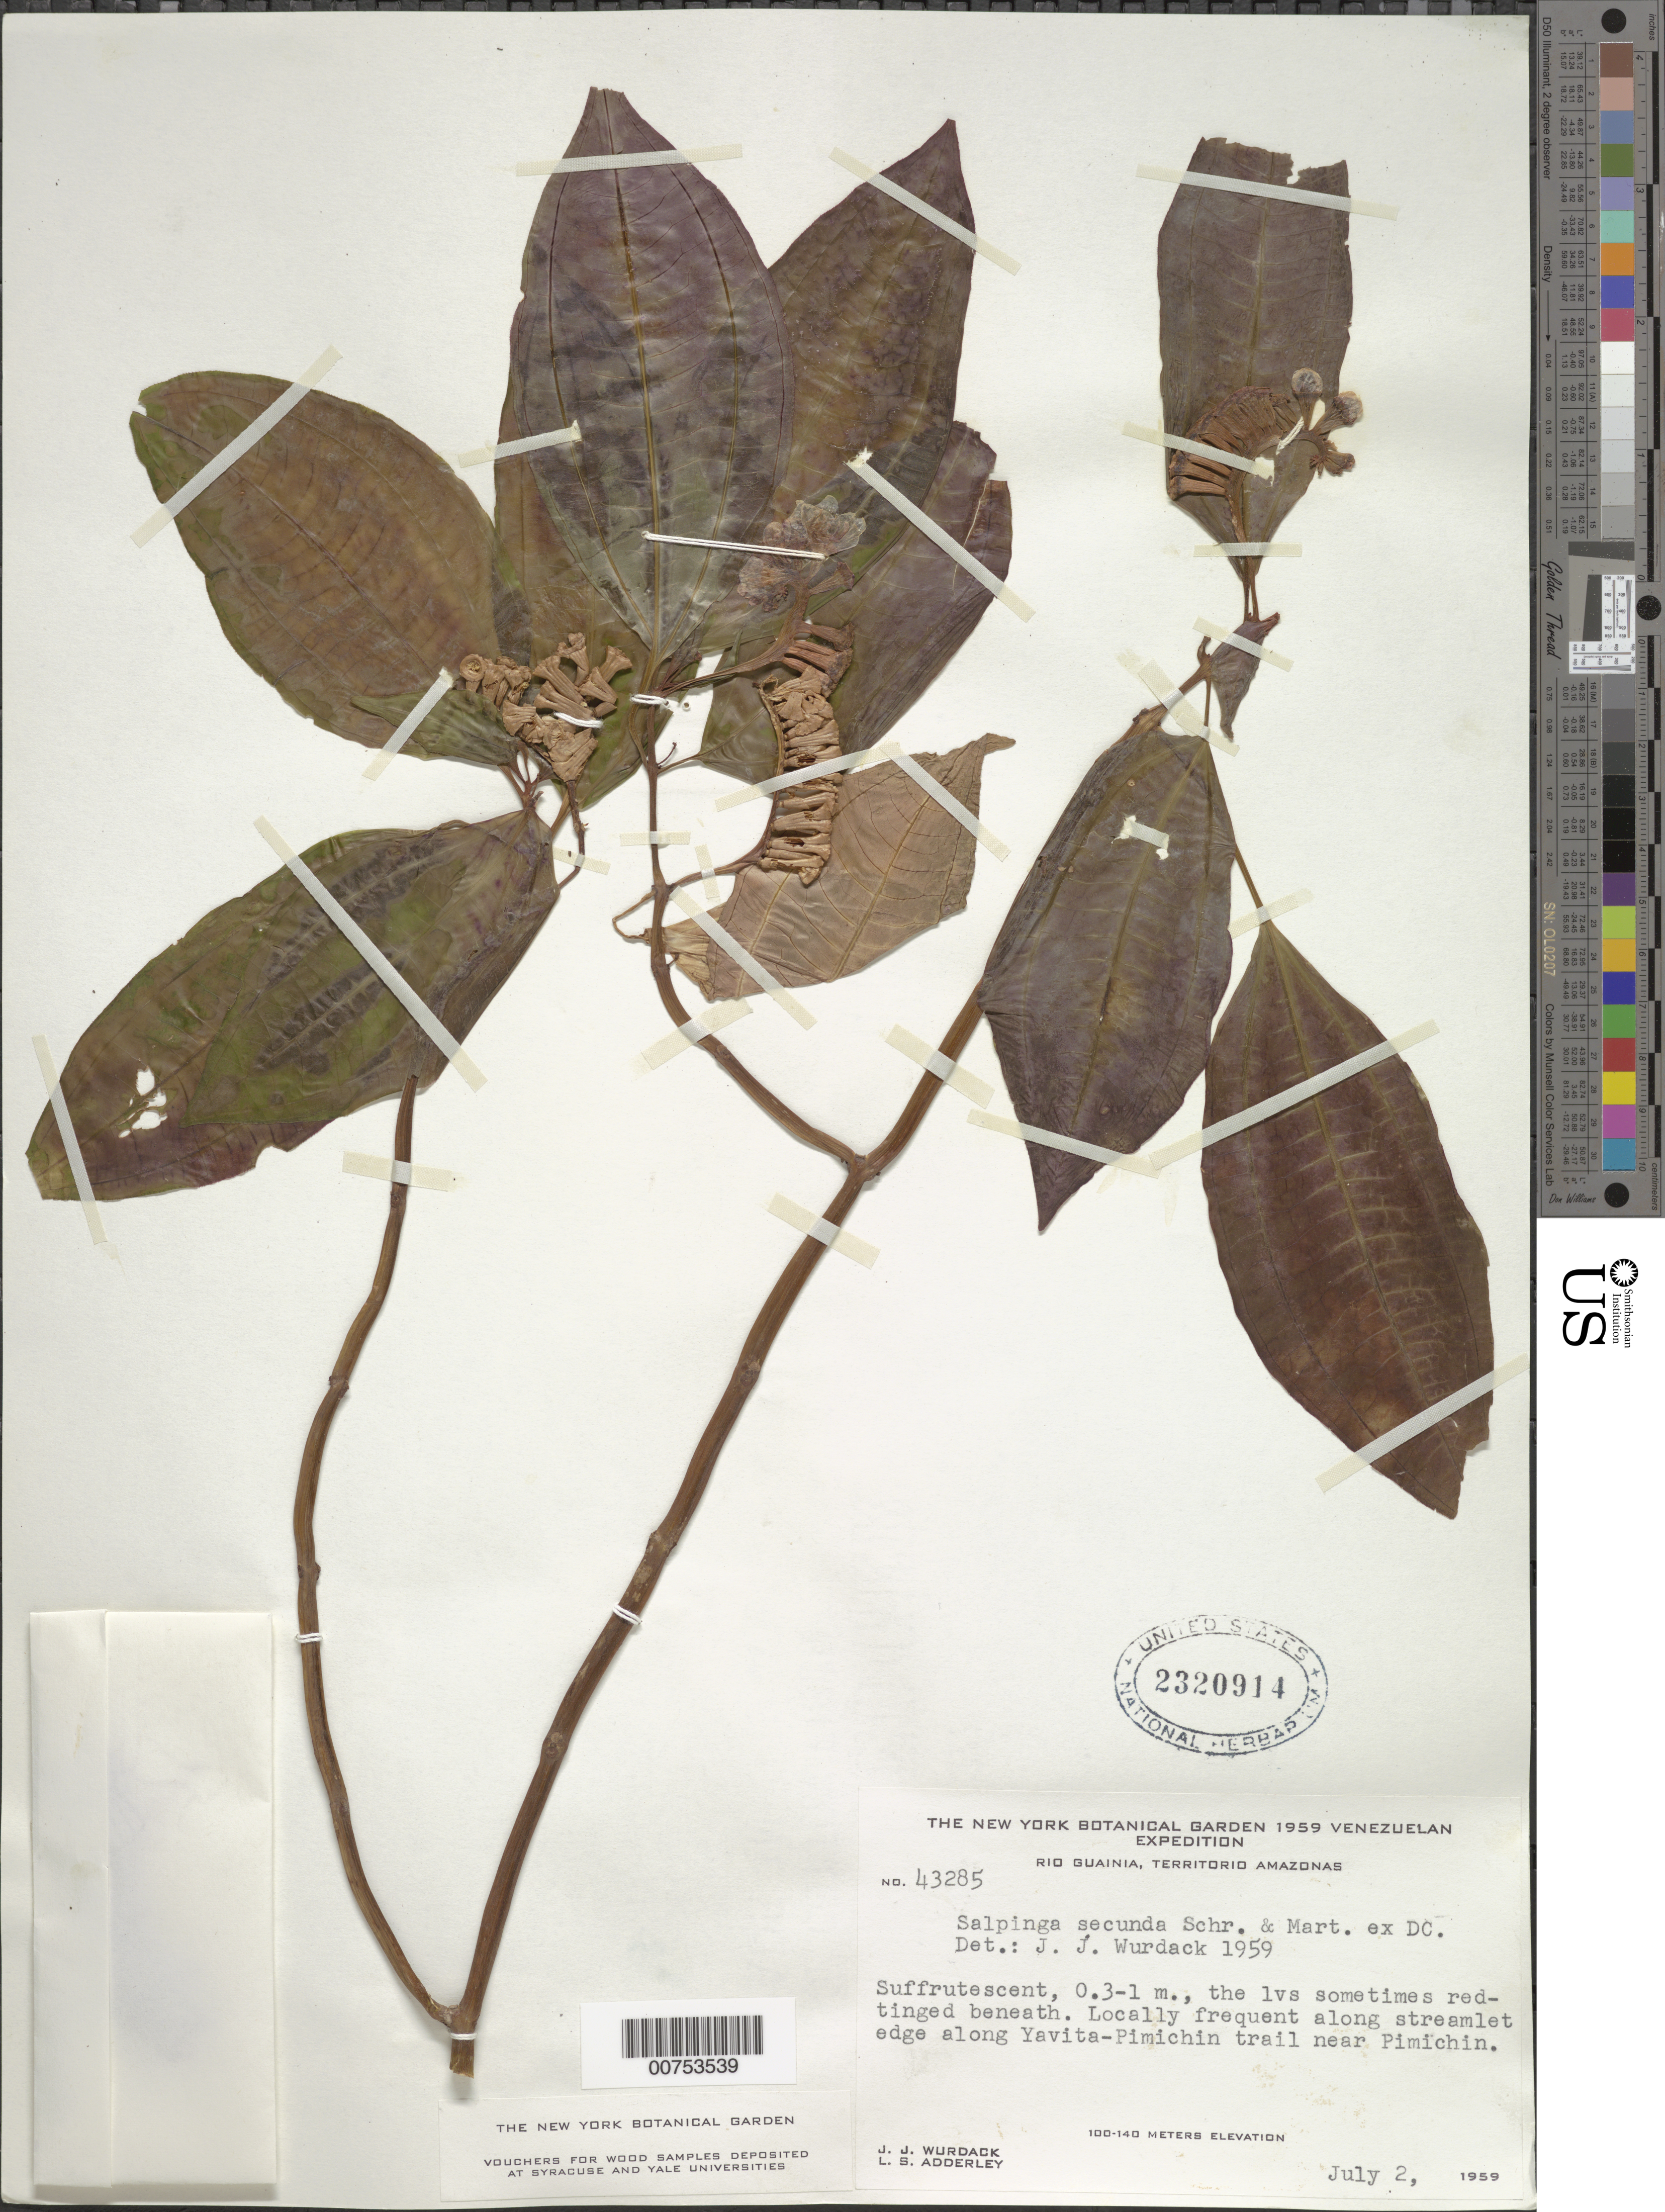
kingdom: Plantae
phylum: Tracheophyta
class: Magnoliopsida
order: Myrtales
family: Melastomataceae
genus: Salpinga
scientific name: Salpinga secunda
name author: Schrank & Mart. ex DC.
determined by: Wurdack, John J., (US), US (UNITED STATES)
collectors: J. J. Wurdack & L. S. Adderley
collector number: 43285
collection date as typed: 2-Jul-59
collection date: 1959-07-02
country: Venezuela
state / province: Amazonas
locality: Caño Pimichin, between Río Guainia and Pimichin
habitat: Along streamlet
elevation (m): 100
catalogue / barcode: US 2320914